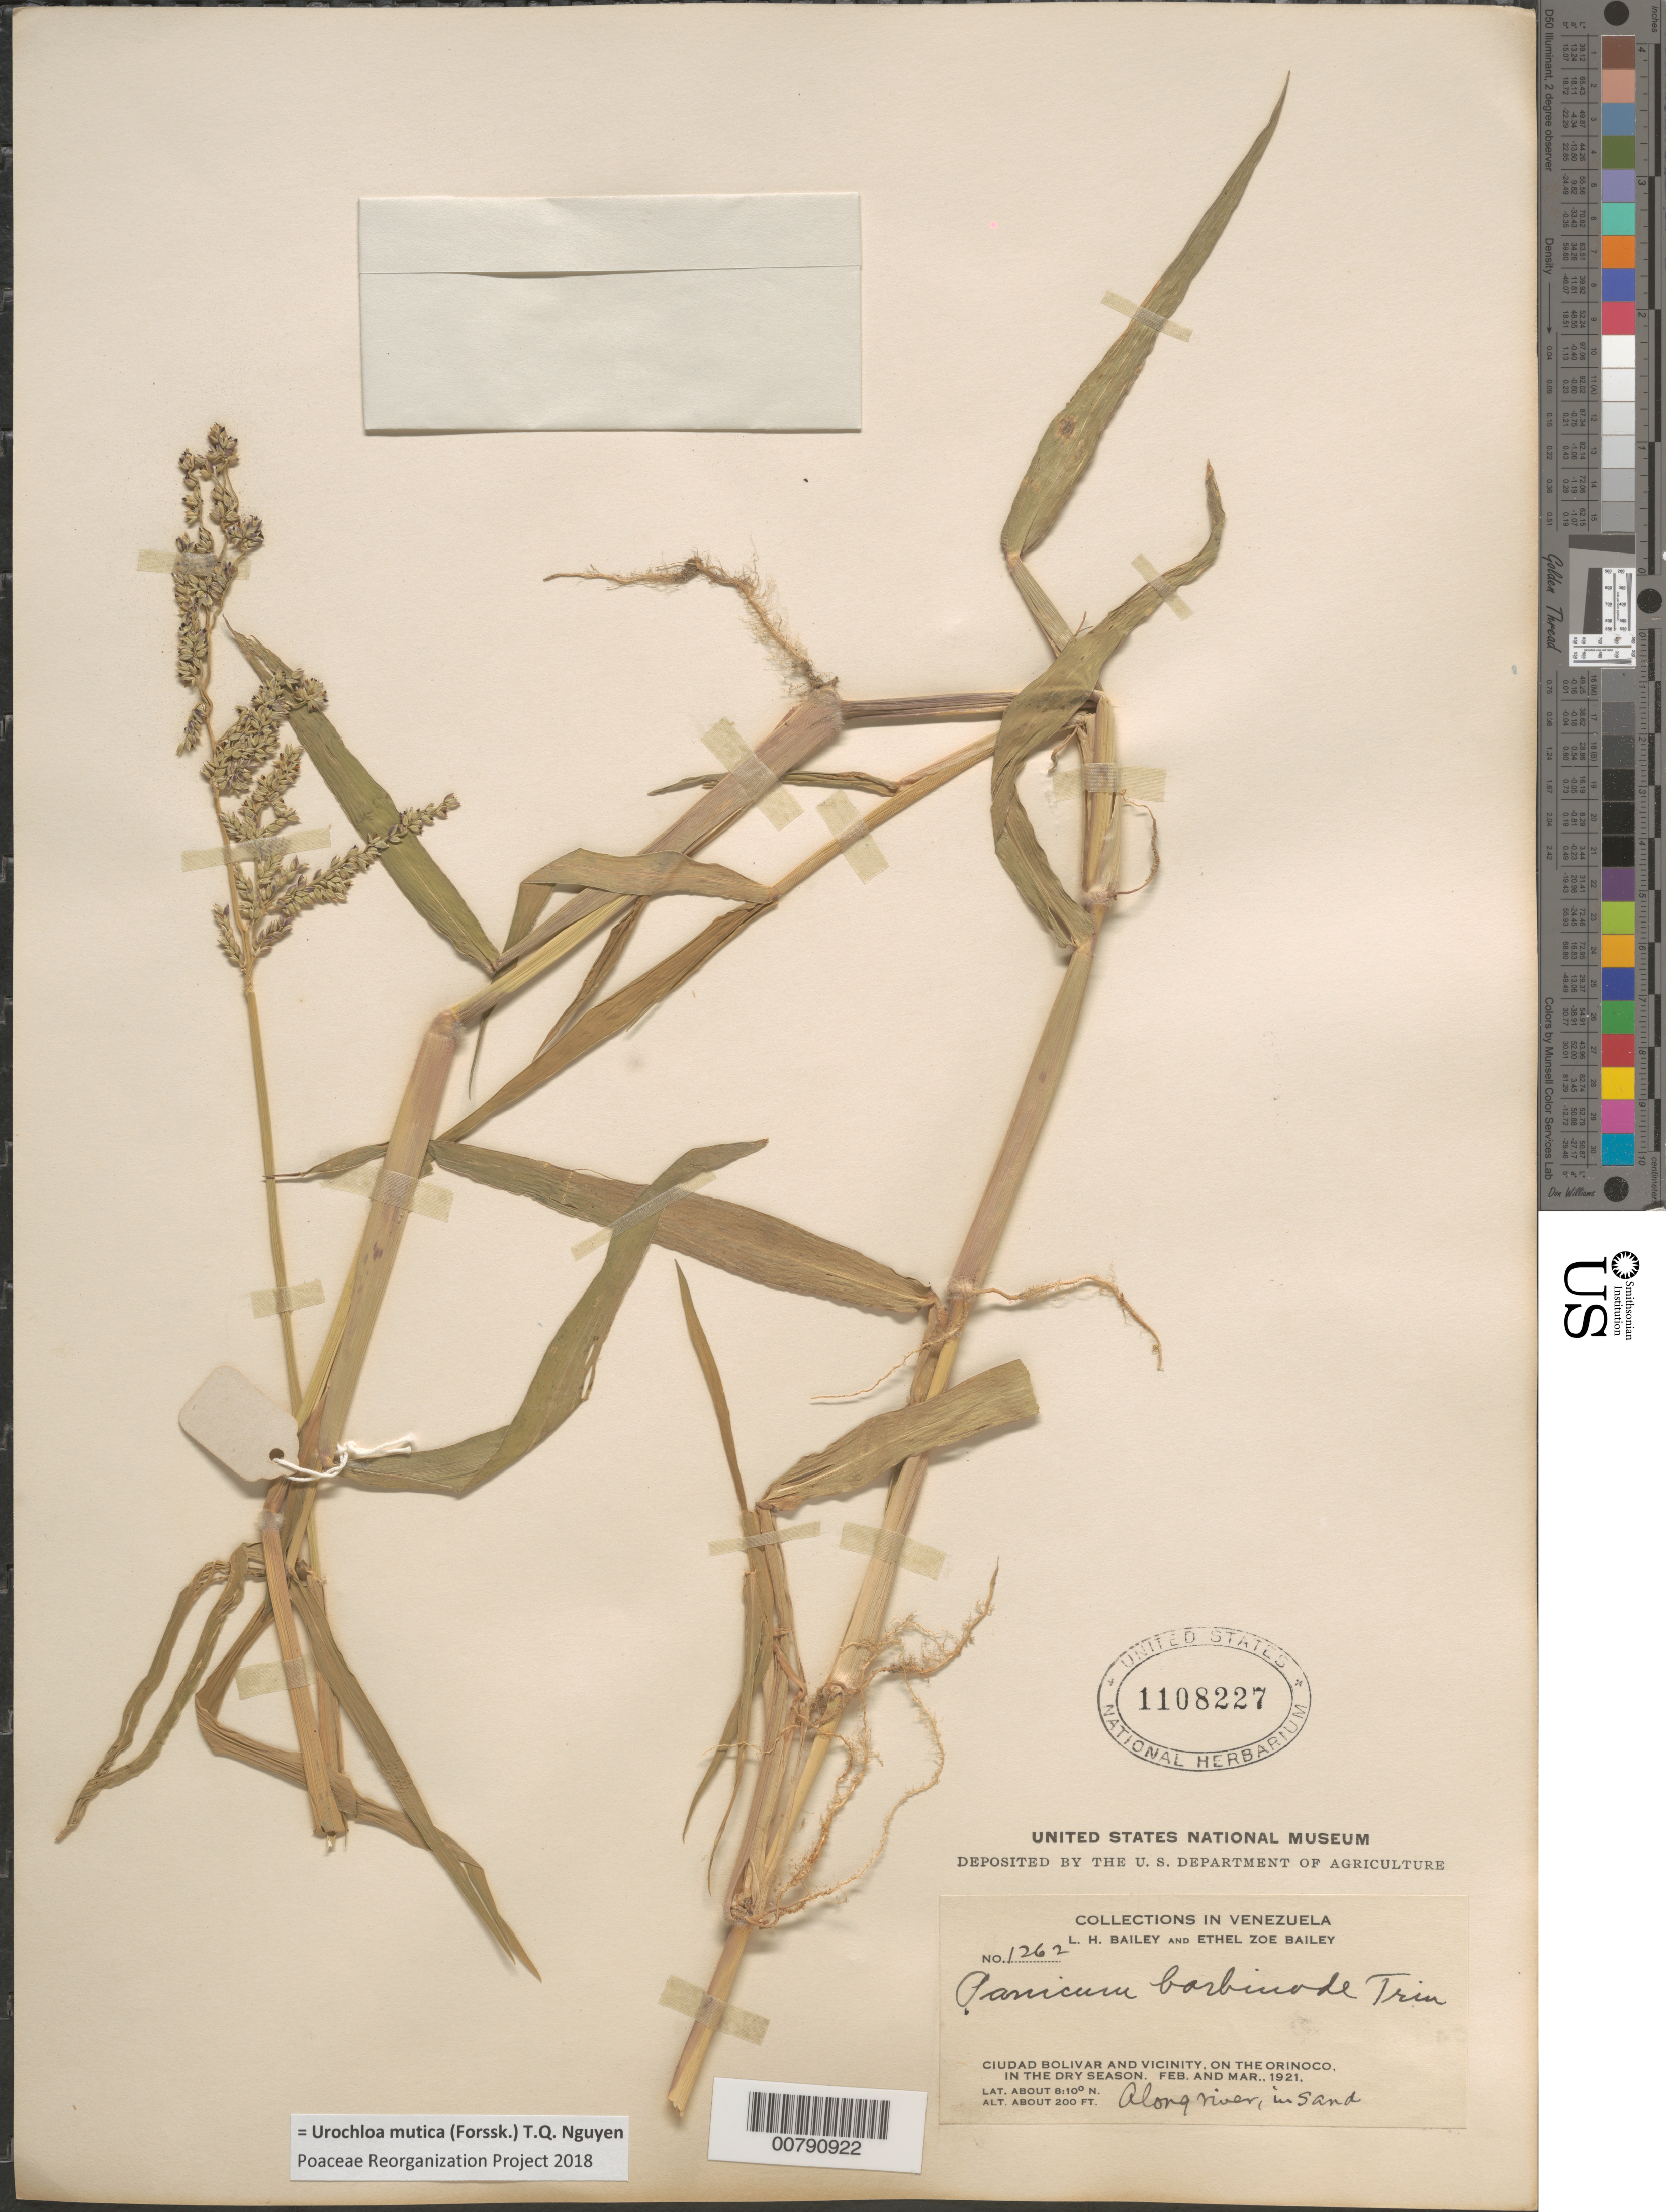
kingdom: Plantae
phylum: Tracheophyta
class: Liliopsida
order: Poales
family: Poaceae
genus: Brachiaria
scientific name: Brachiaria mutica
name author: (Forssk.) Stapf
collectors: L. H. Bailey & E. Z. Bailey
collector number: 1262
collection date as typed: Feb-21 and Mar-21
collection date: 1921-02,1921-03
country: Venezuela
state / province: Bolívar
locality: Ciudad Bolívar and vicinity, Orinoco R.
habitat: Dry season, along river, in sand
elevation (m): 61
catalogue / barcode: US 1108227